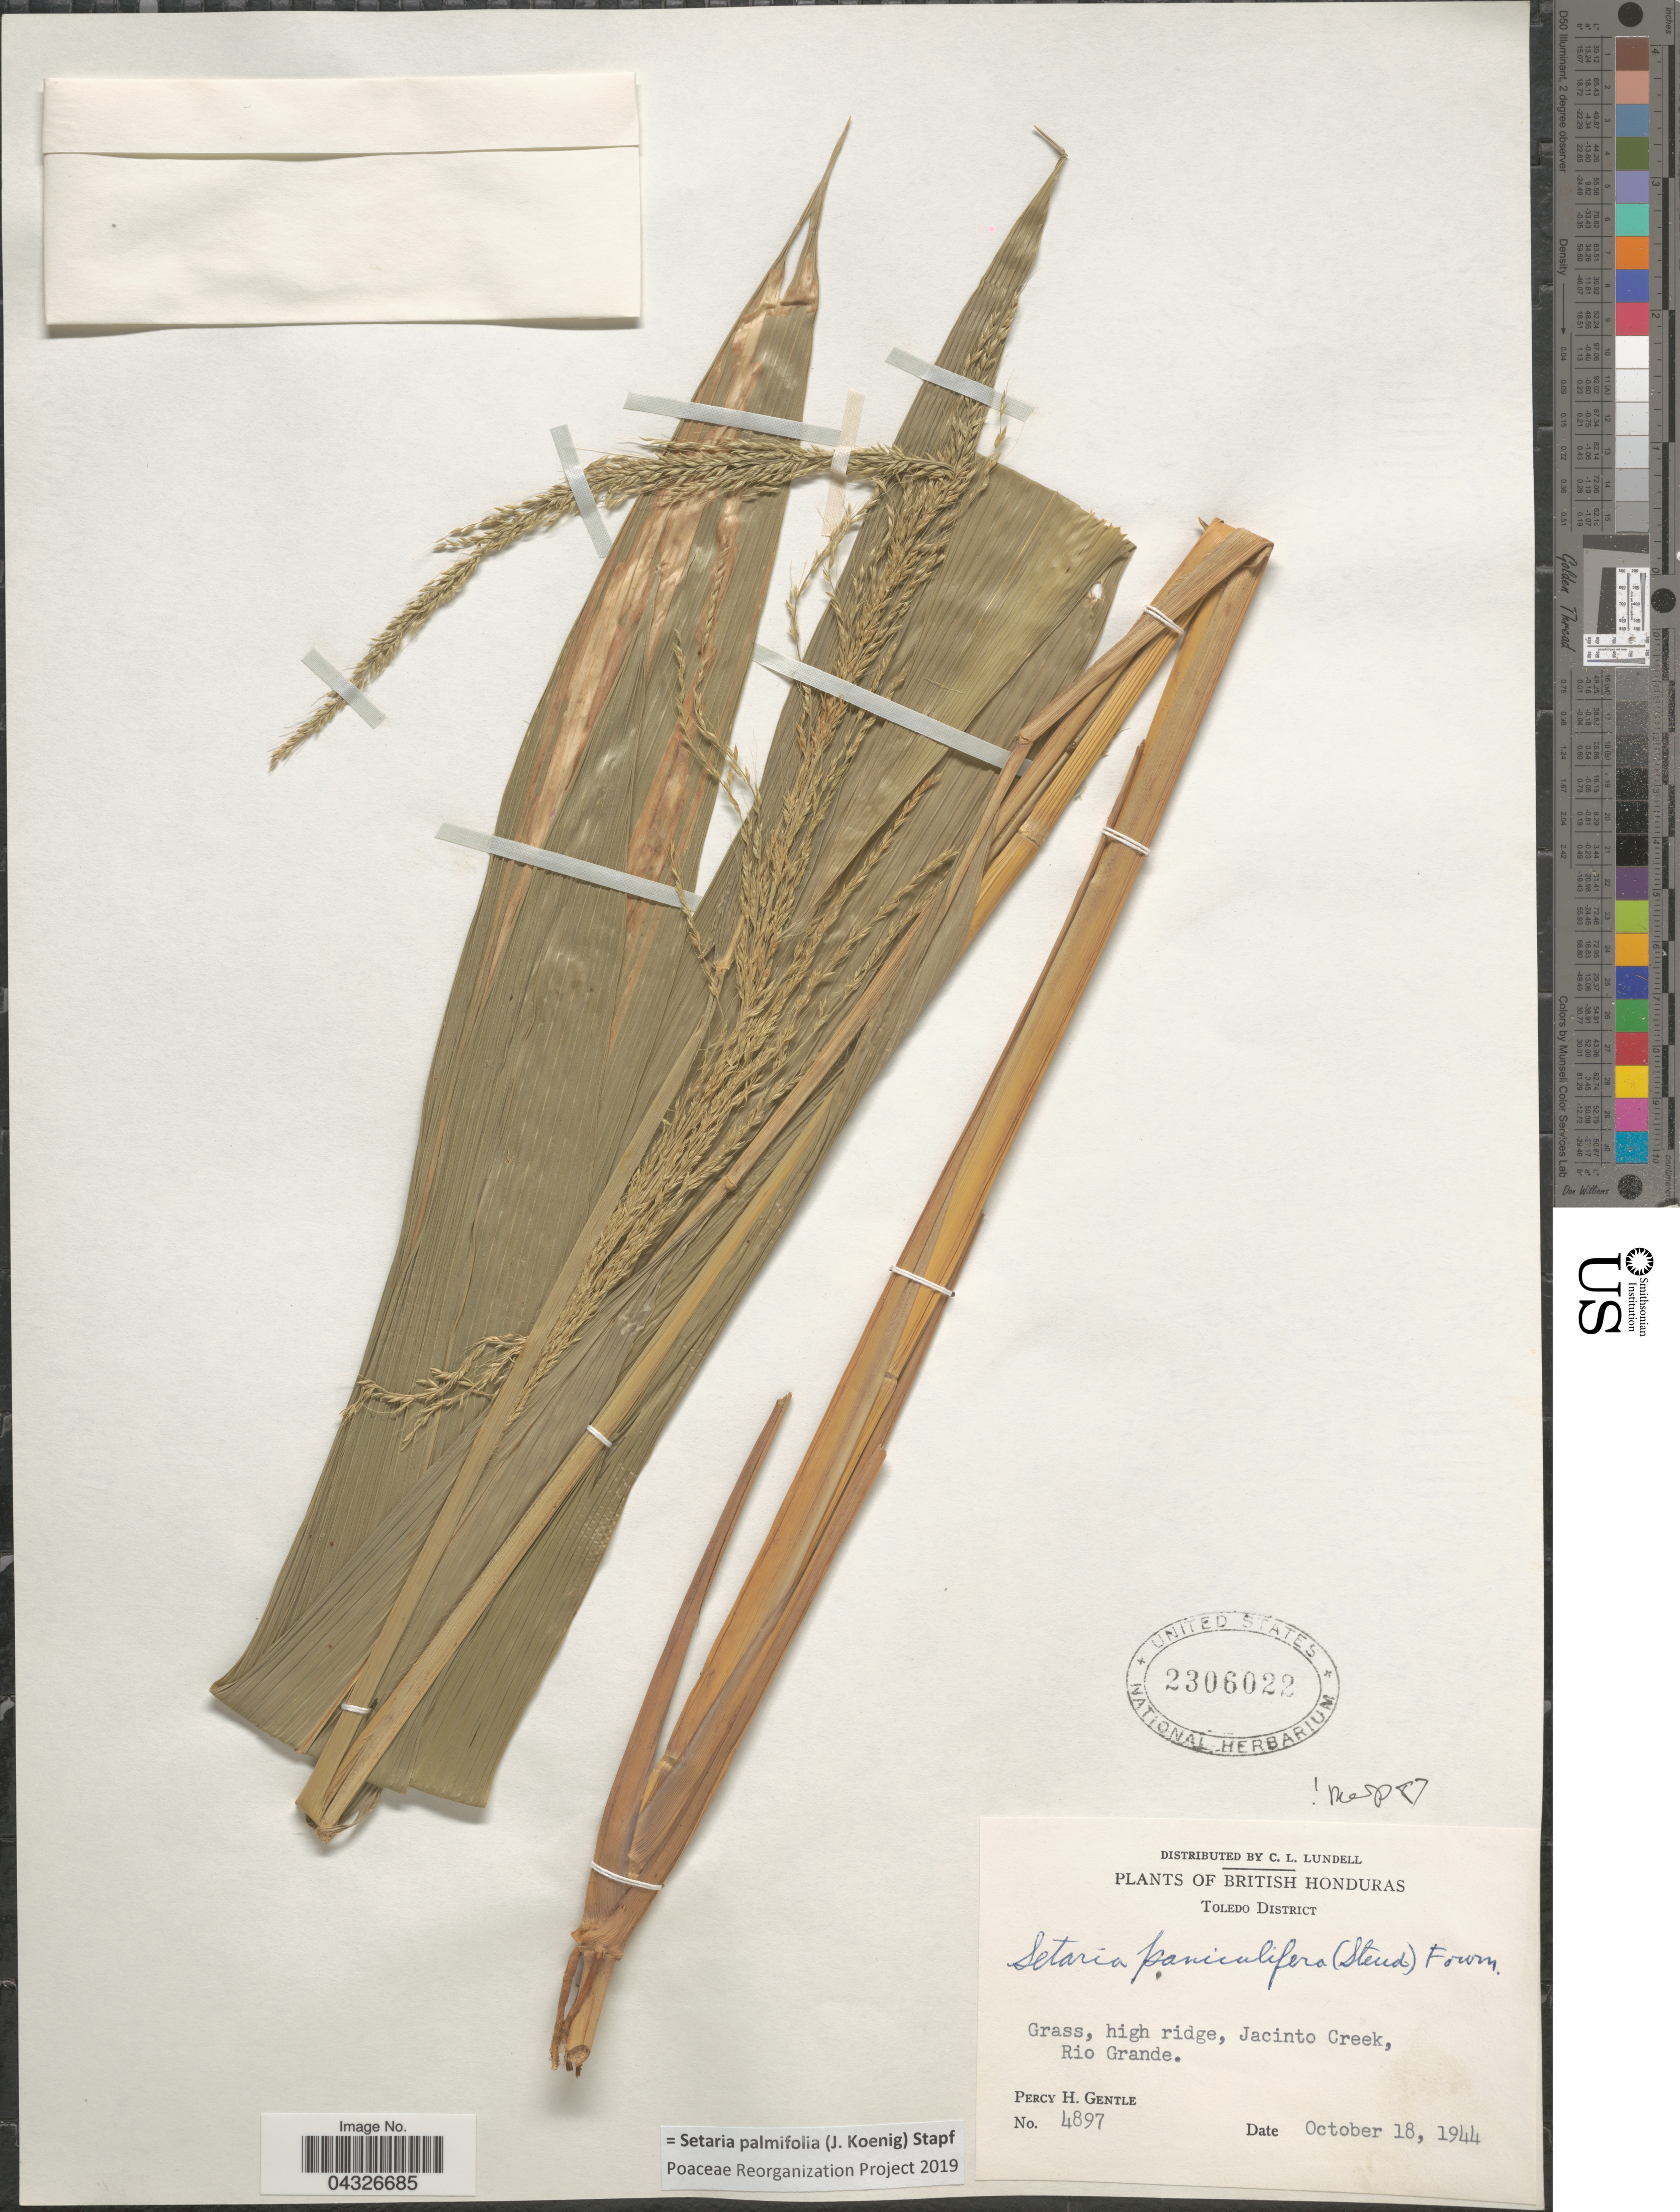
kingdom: Plantae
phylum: Tracheophyta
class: Liliopsida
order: Poales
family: Poaceae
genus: Setaria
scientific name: Setaria palmifolia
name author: (J. Koenig) Stapf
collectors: P. H. Gentle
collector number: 4897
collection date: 1944-10-18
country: Belize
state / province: Toledo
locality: British Honduras. Toledo District. Grass, high ridge, Jacinto Creek, Rio Grande.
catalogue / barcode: US 2306022